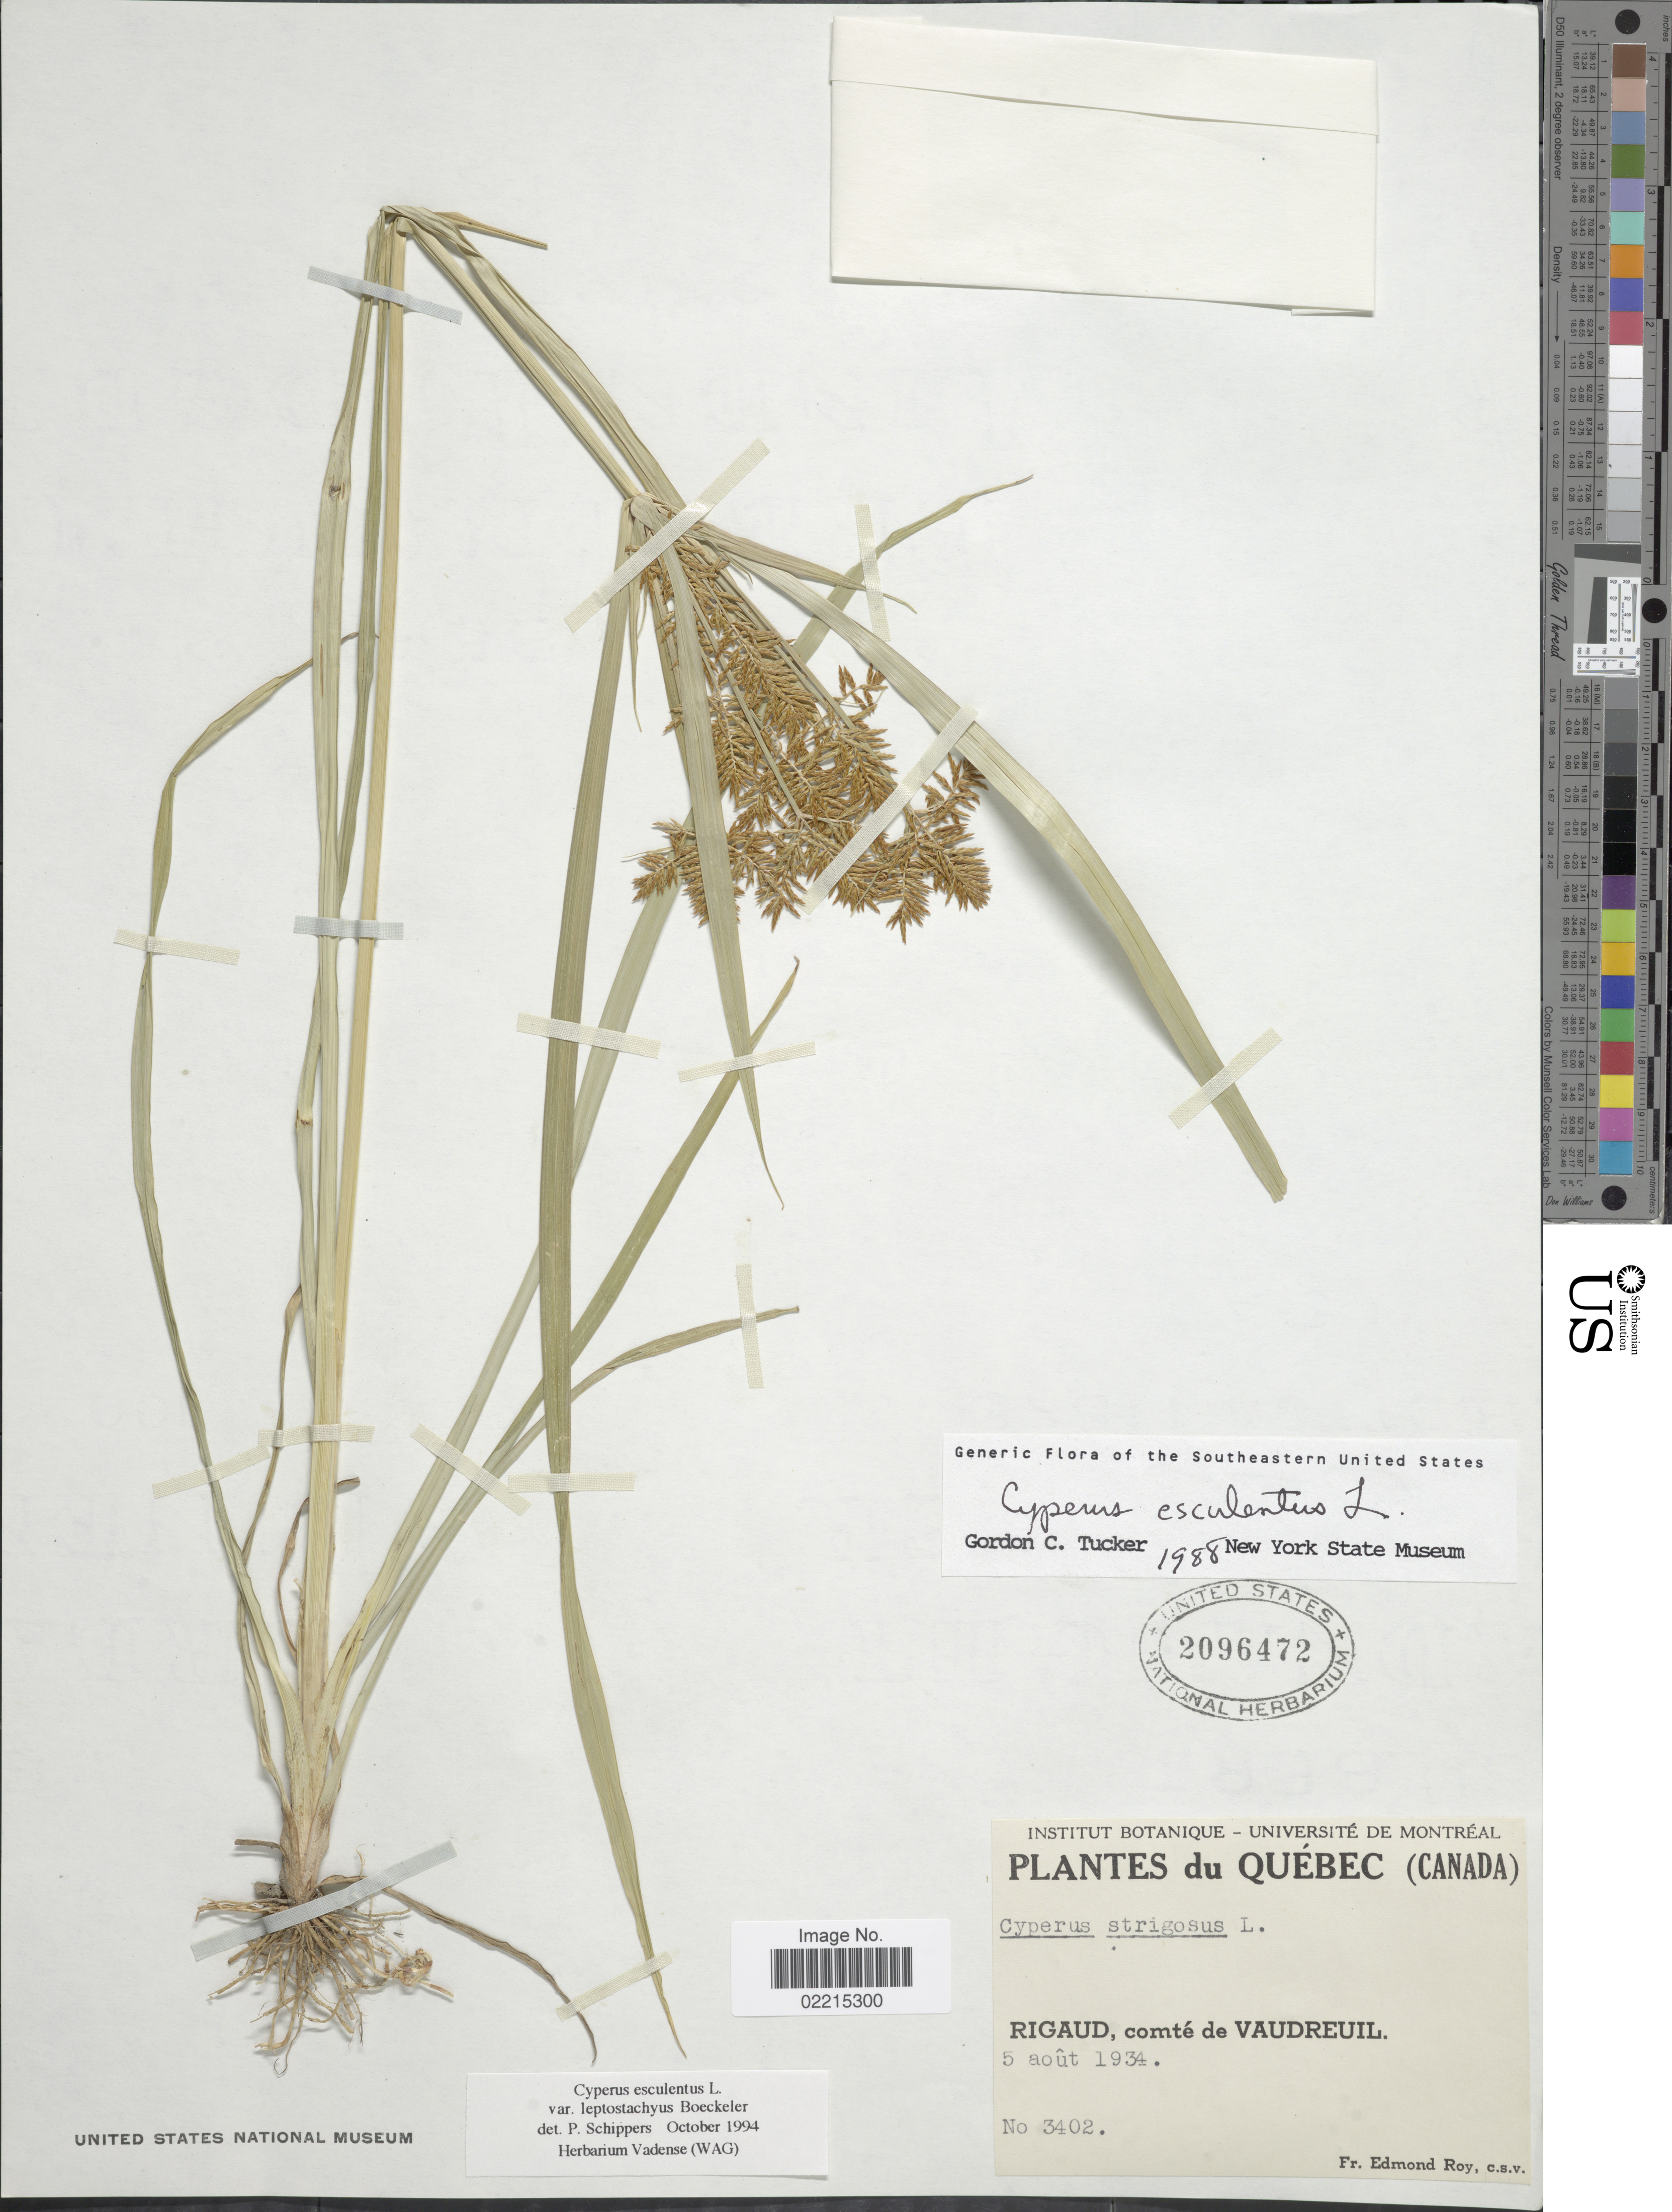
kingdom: Plantae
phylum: Tracheophyta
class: Liliopsida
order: Poales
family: Cyperaceae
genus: Cyperus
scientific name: Cyperus esculentus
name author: L.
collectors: E. Roy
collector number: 3402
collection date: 1934-08-05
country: Canada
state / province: Quebec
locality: Rigaud, comte de Vaudreuil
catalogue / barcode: US 2096472